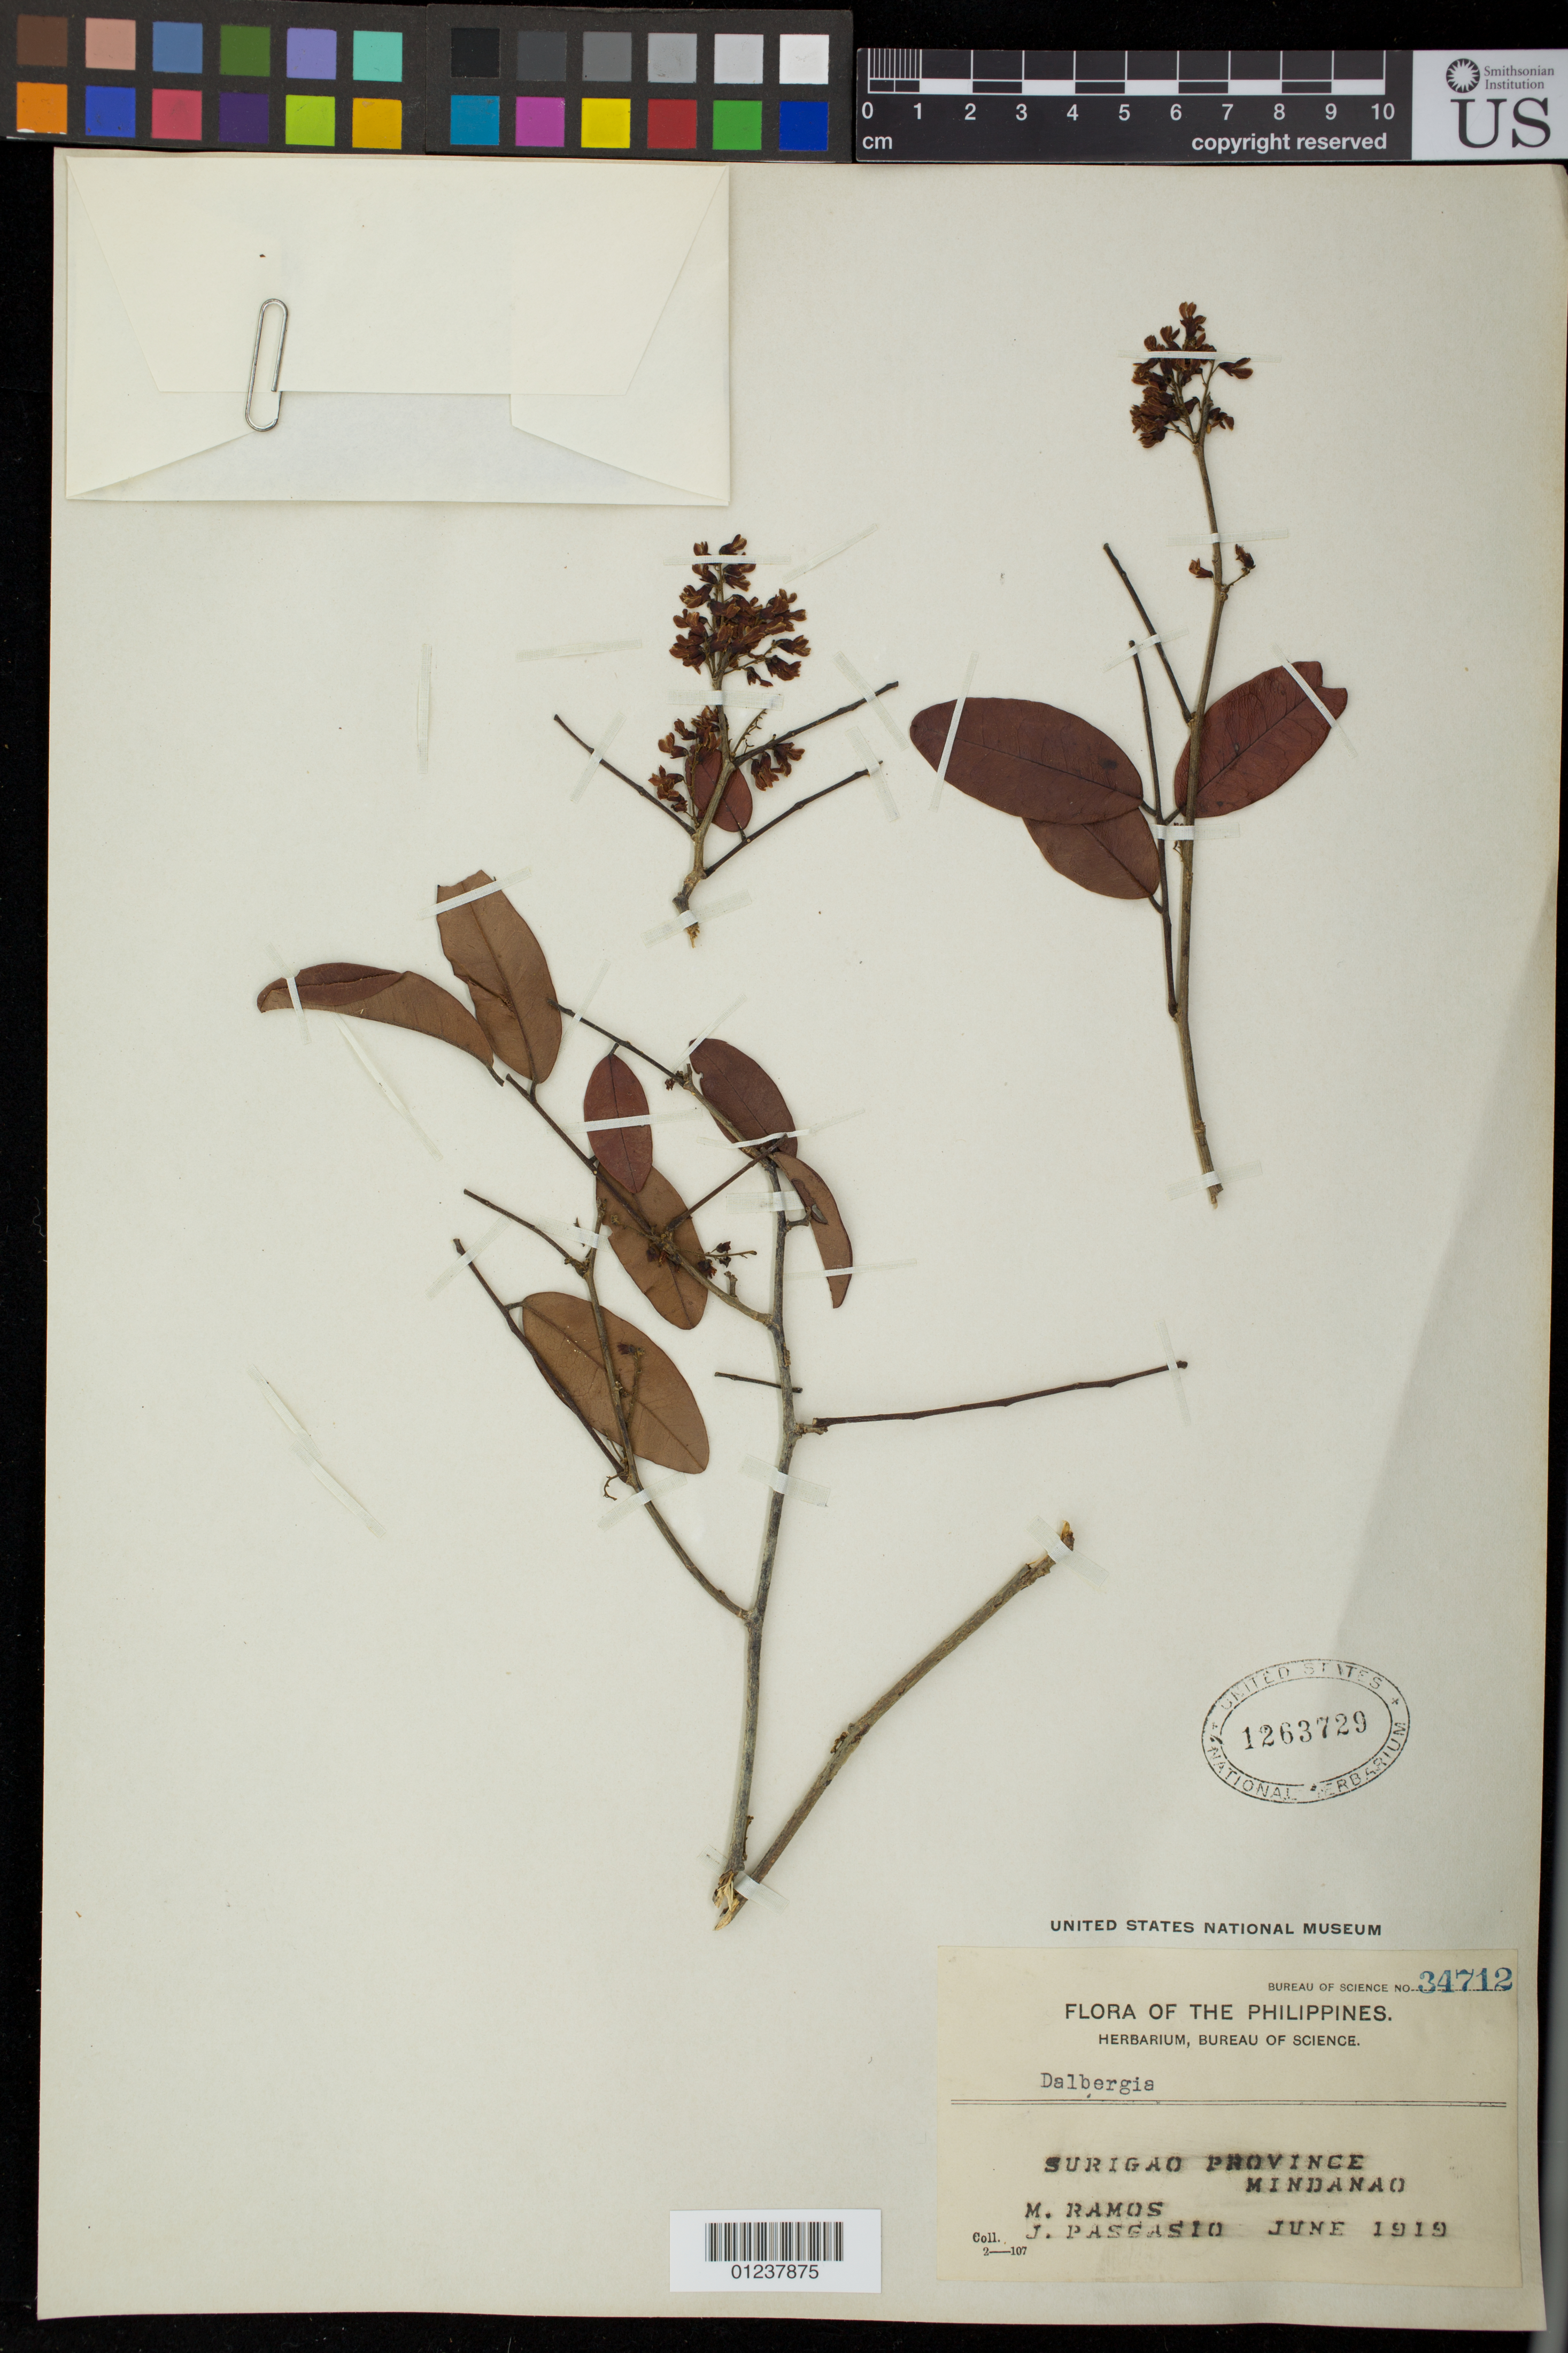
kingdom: Plantae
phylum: Tracheophyta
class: Magnoliopsida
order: Fabales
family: Fabaceae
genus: Dalbergia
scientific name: Dalbergia sp.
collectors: M. Ramos & J. Pascasio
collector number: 34712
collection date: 1919-06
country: Philippines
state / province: Caraga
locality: Surigao Province, Mindanao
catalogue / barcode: US 1263729